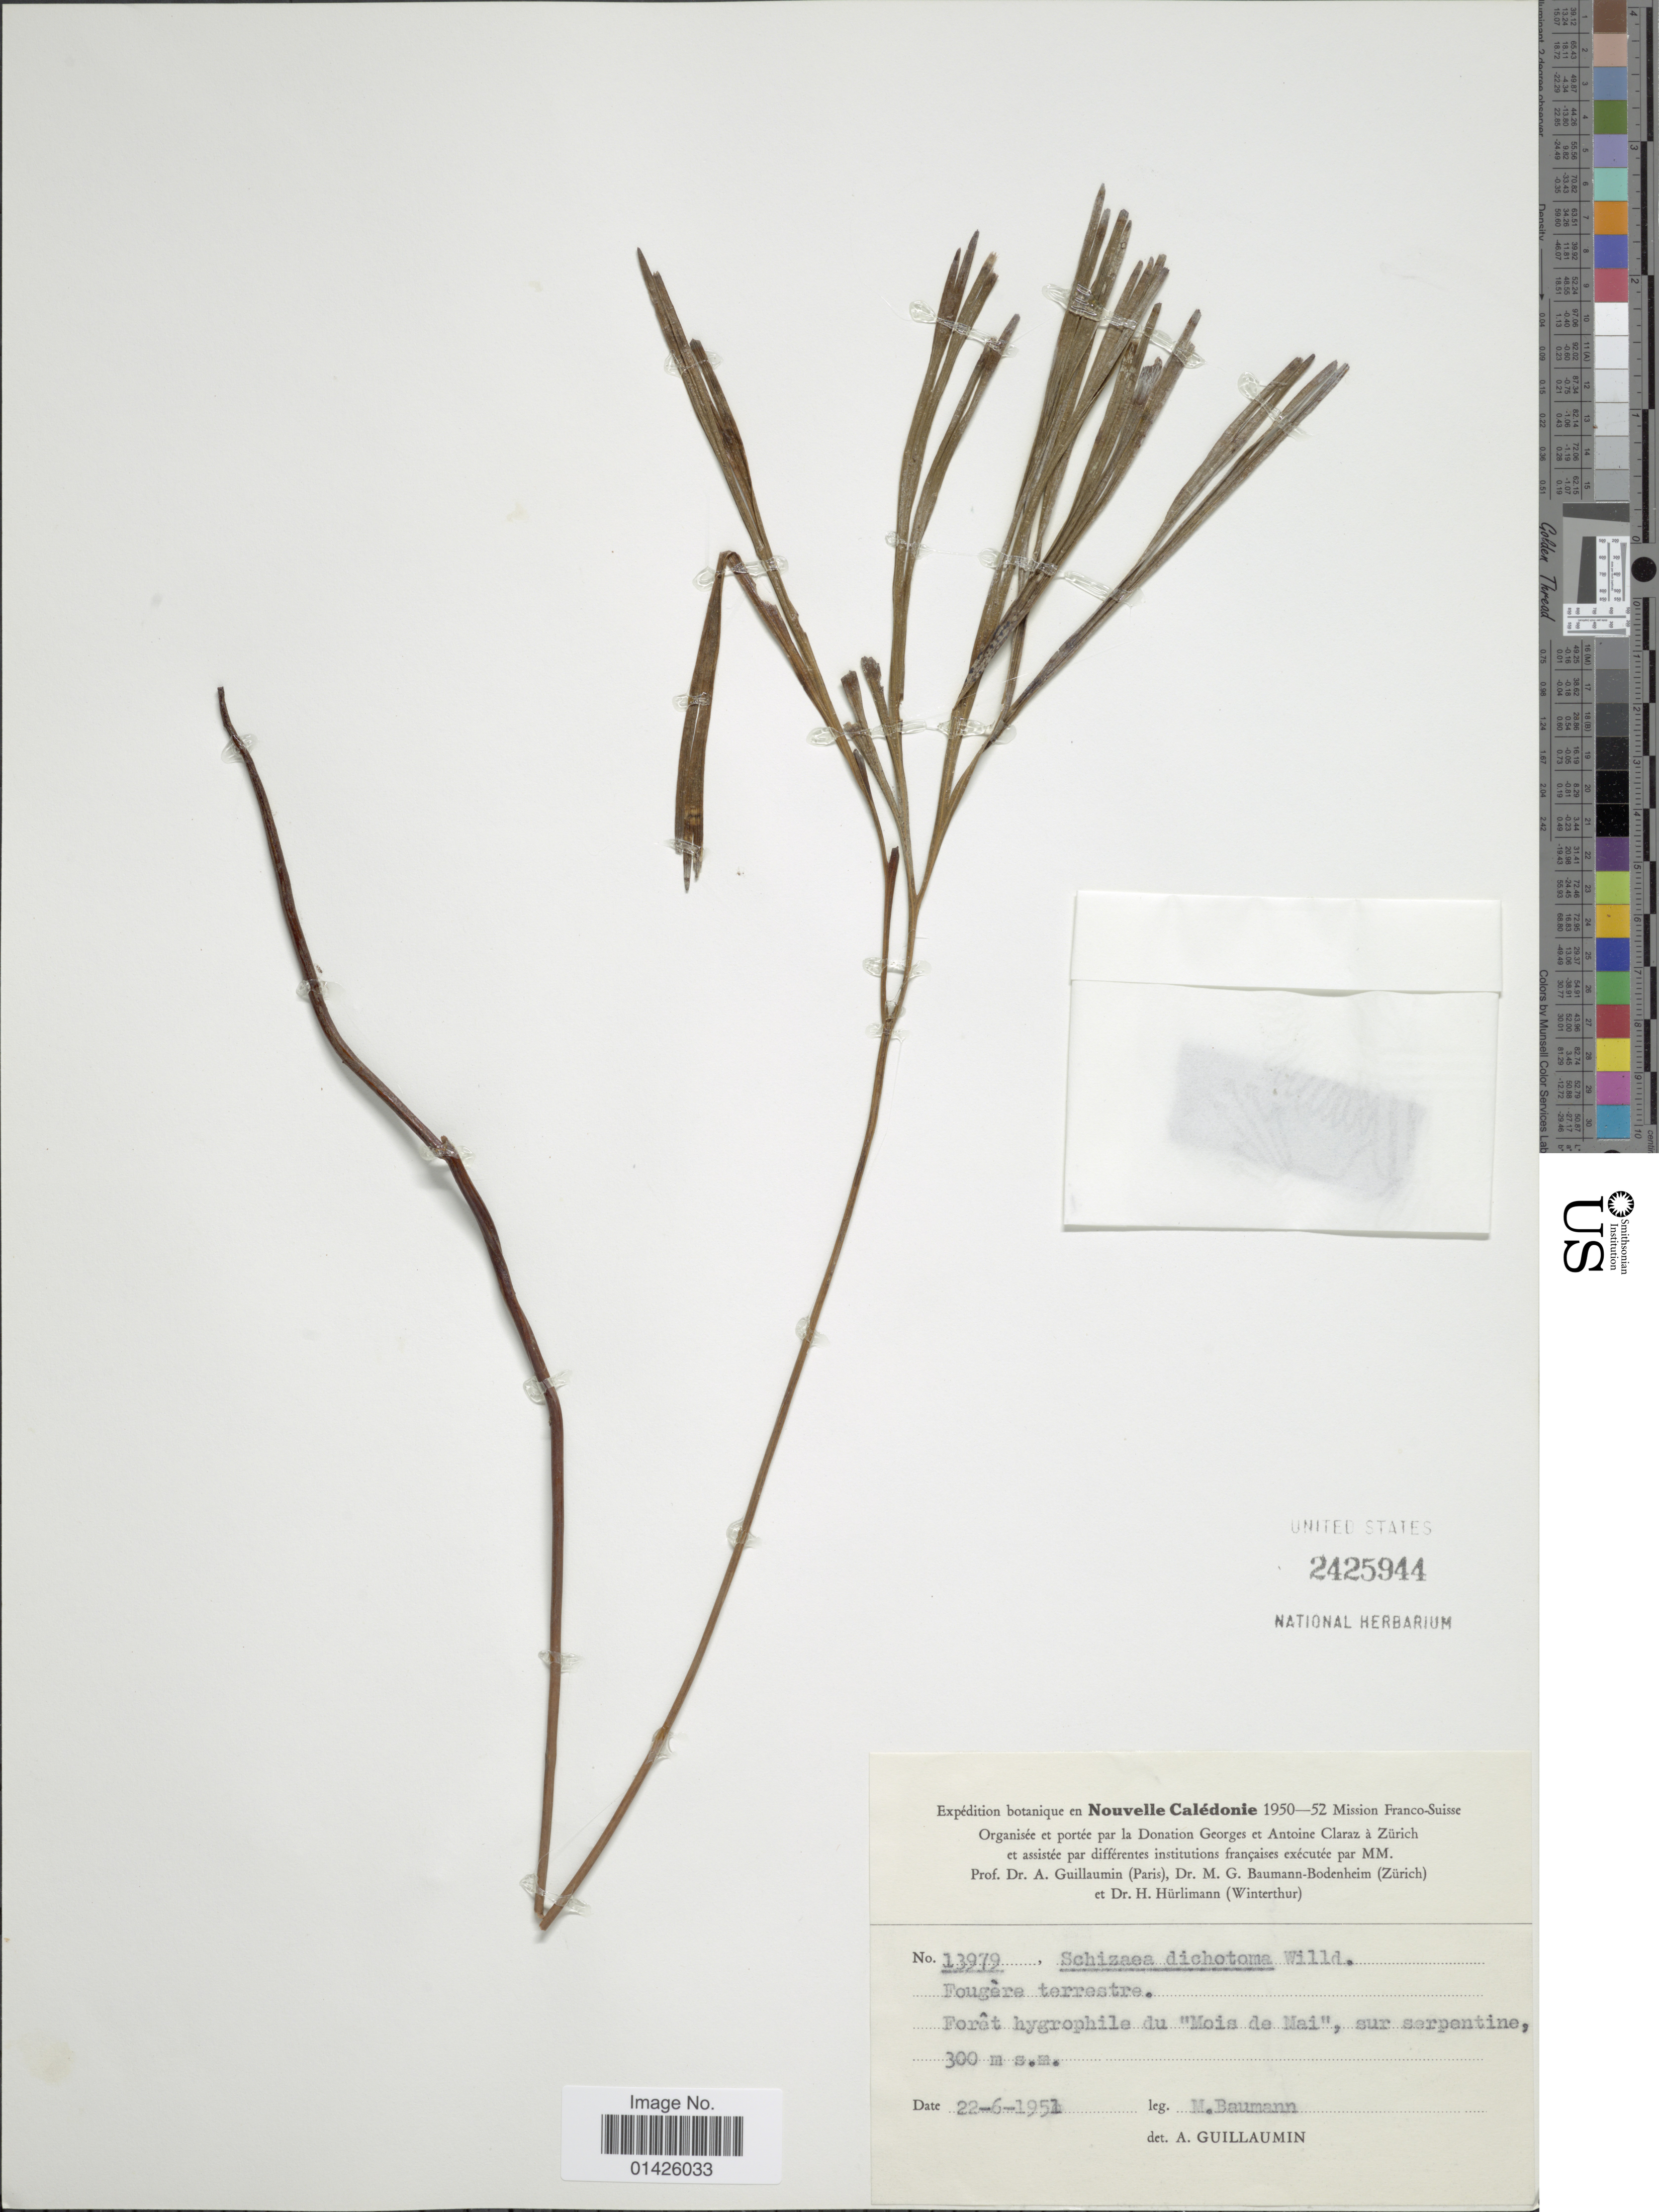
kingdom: Plantae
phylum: Tracheophyta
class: Polypodiopsida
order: Schizaeales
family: Schizaeaceae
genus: Schizaea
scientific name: Schizaea dichotoma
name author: (L.) J. Sm.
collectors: M. Baumann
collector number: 13979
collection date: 1951-06-22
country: New Caledonia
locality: Forêt hygrophile du 'mois de Nai,' sur serentine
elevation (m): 300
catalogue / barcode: US 2425944